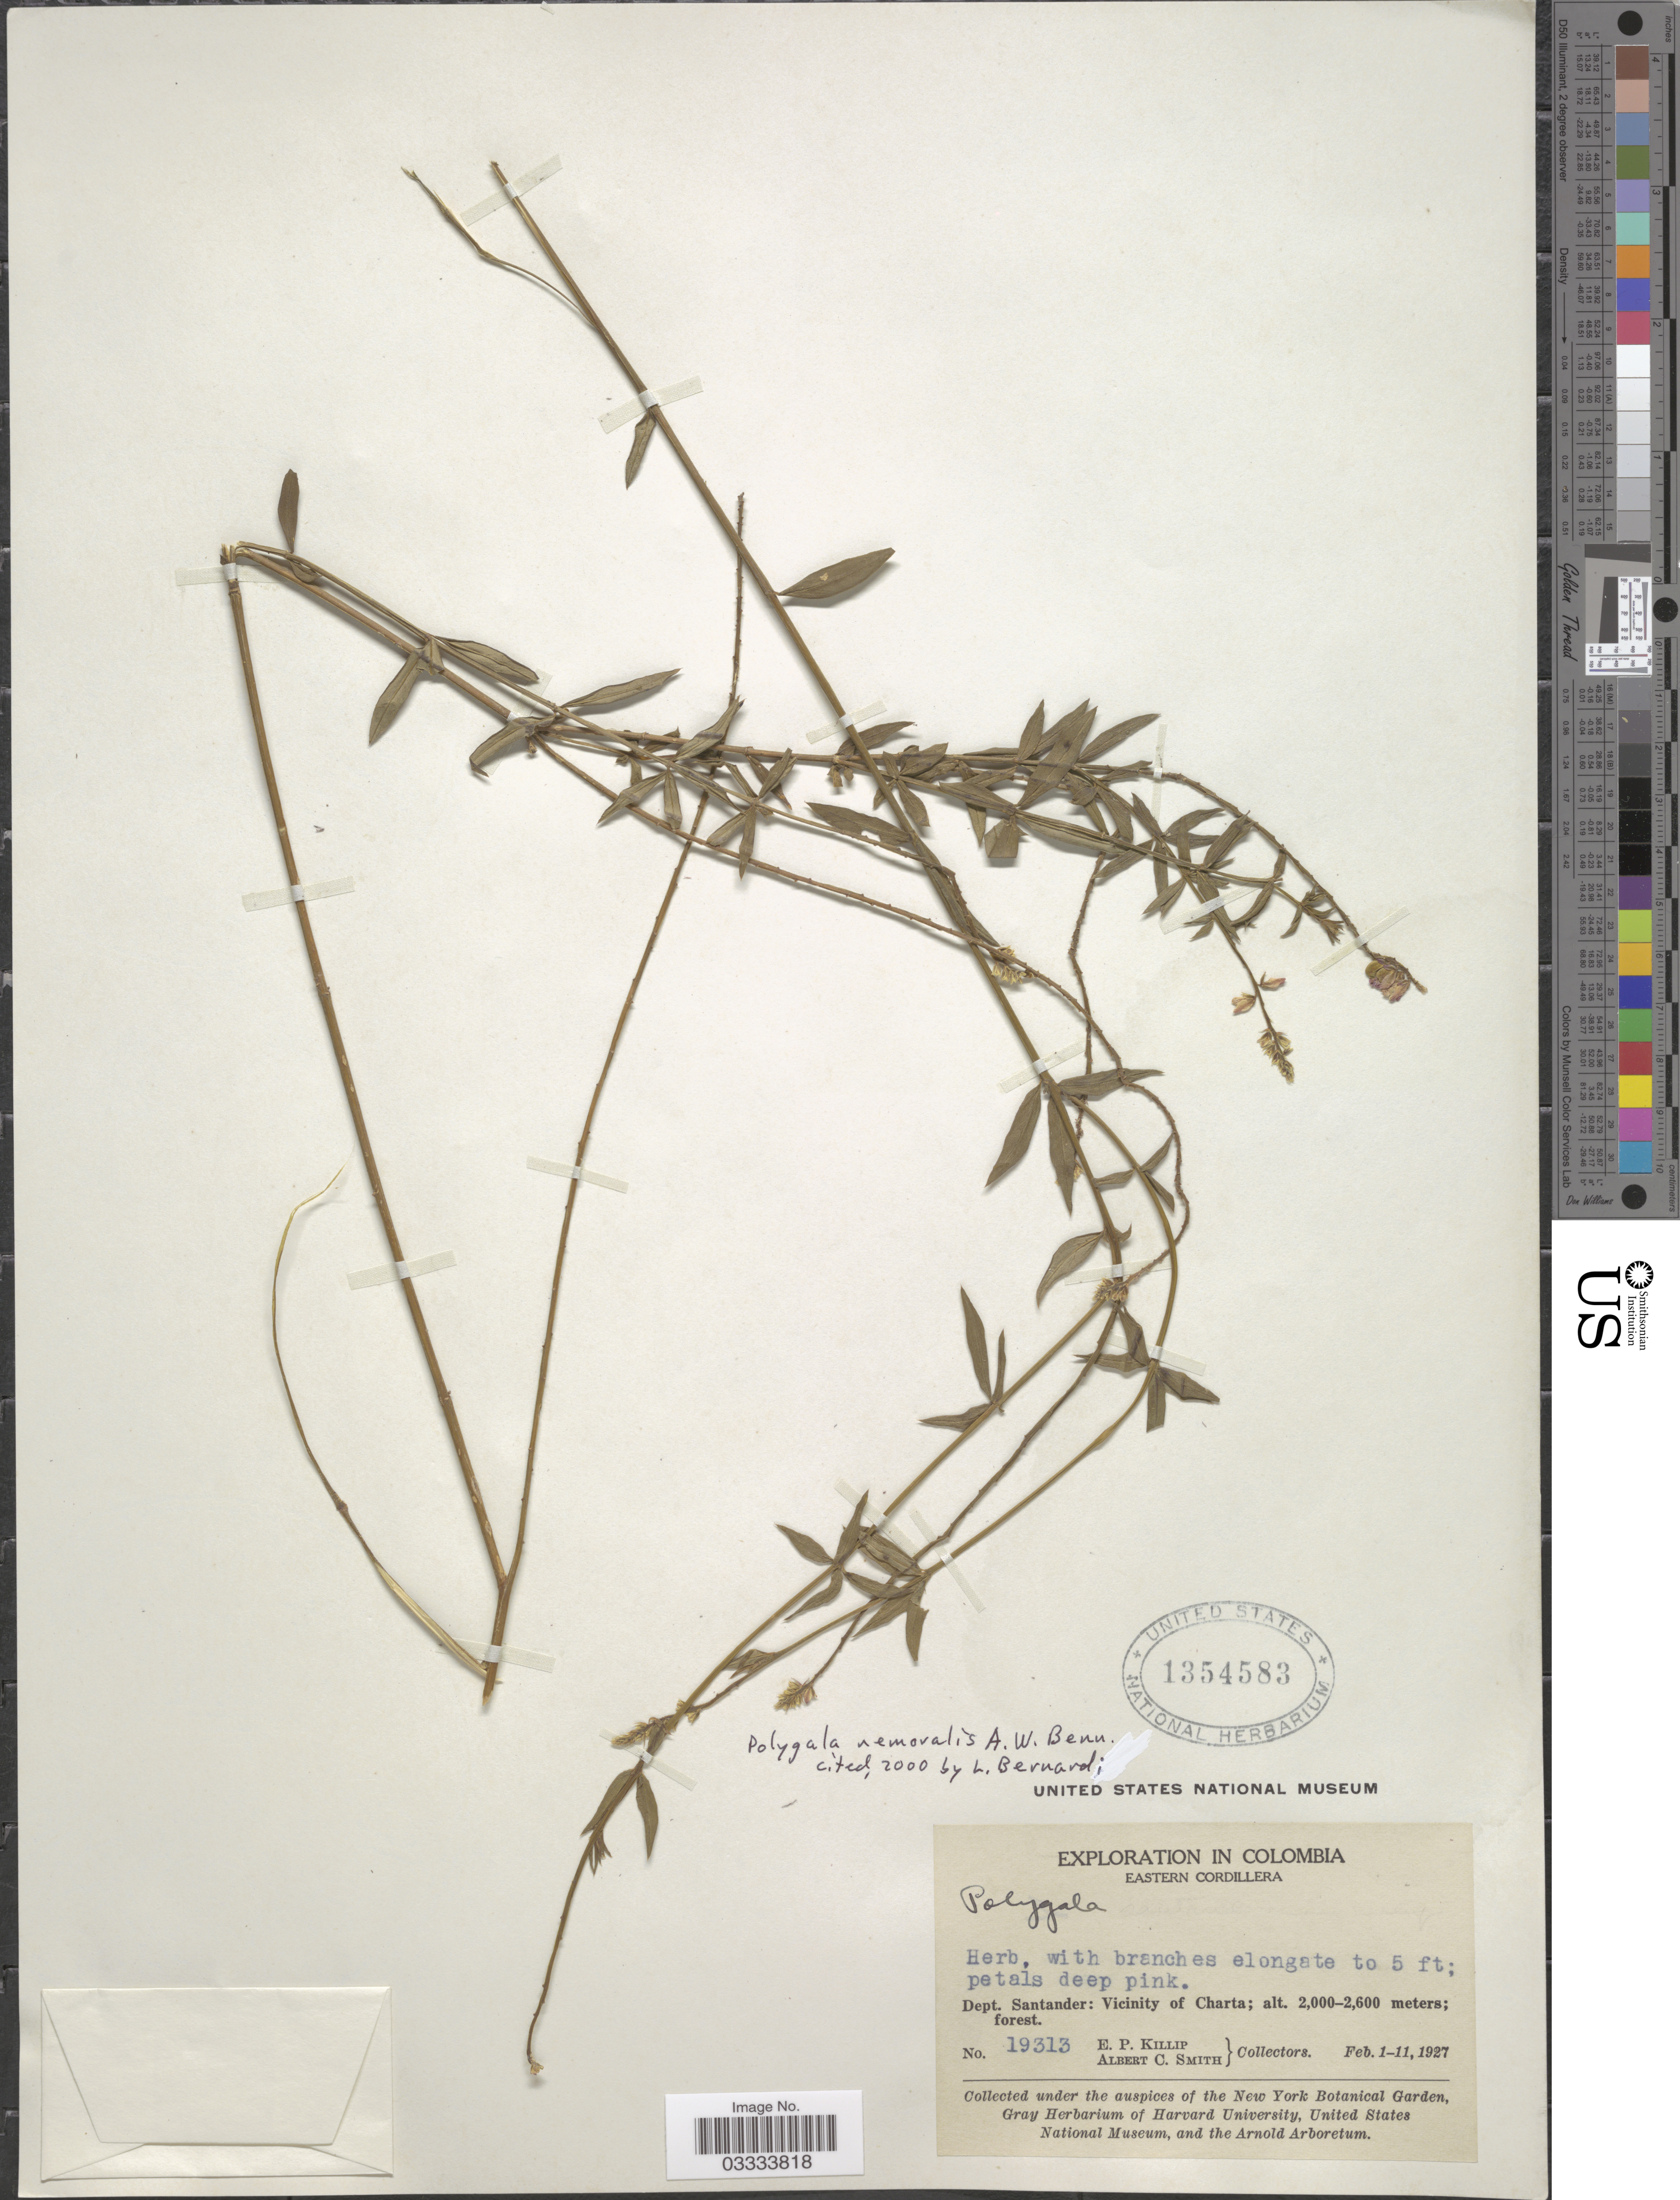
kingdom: Plantae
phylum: Tracheophyta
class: Magnoliopsida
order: Fabales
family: Polygalaceae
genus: Polygala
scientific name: Polygala nemoralis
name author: A.W. Benn.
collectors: E. P. Killip & A. C. Smith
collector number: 19313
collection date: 1927-02-01/1927-02-11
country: Colombia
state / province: Santander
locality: Eastern Cordillera. Dept. Santander: Vicinity of Charta.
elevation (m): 2000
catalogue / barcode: US 1354583